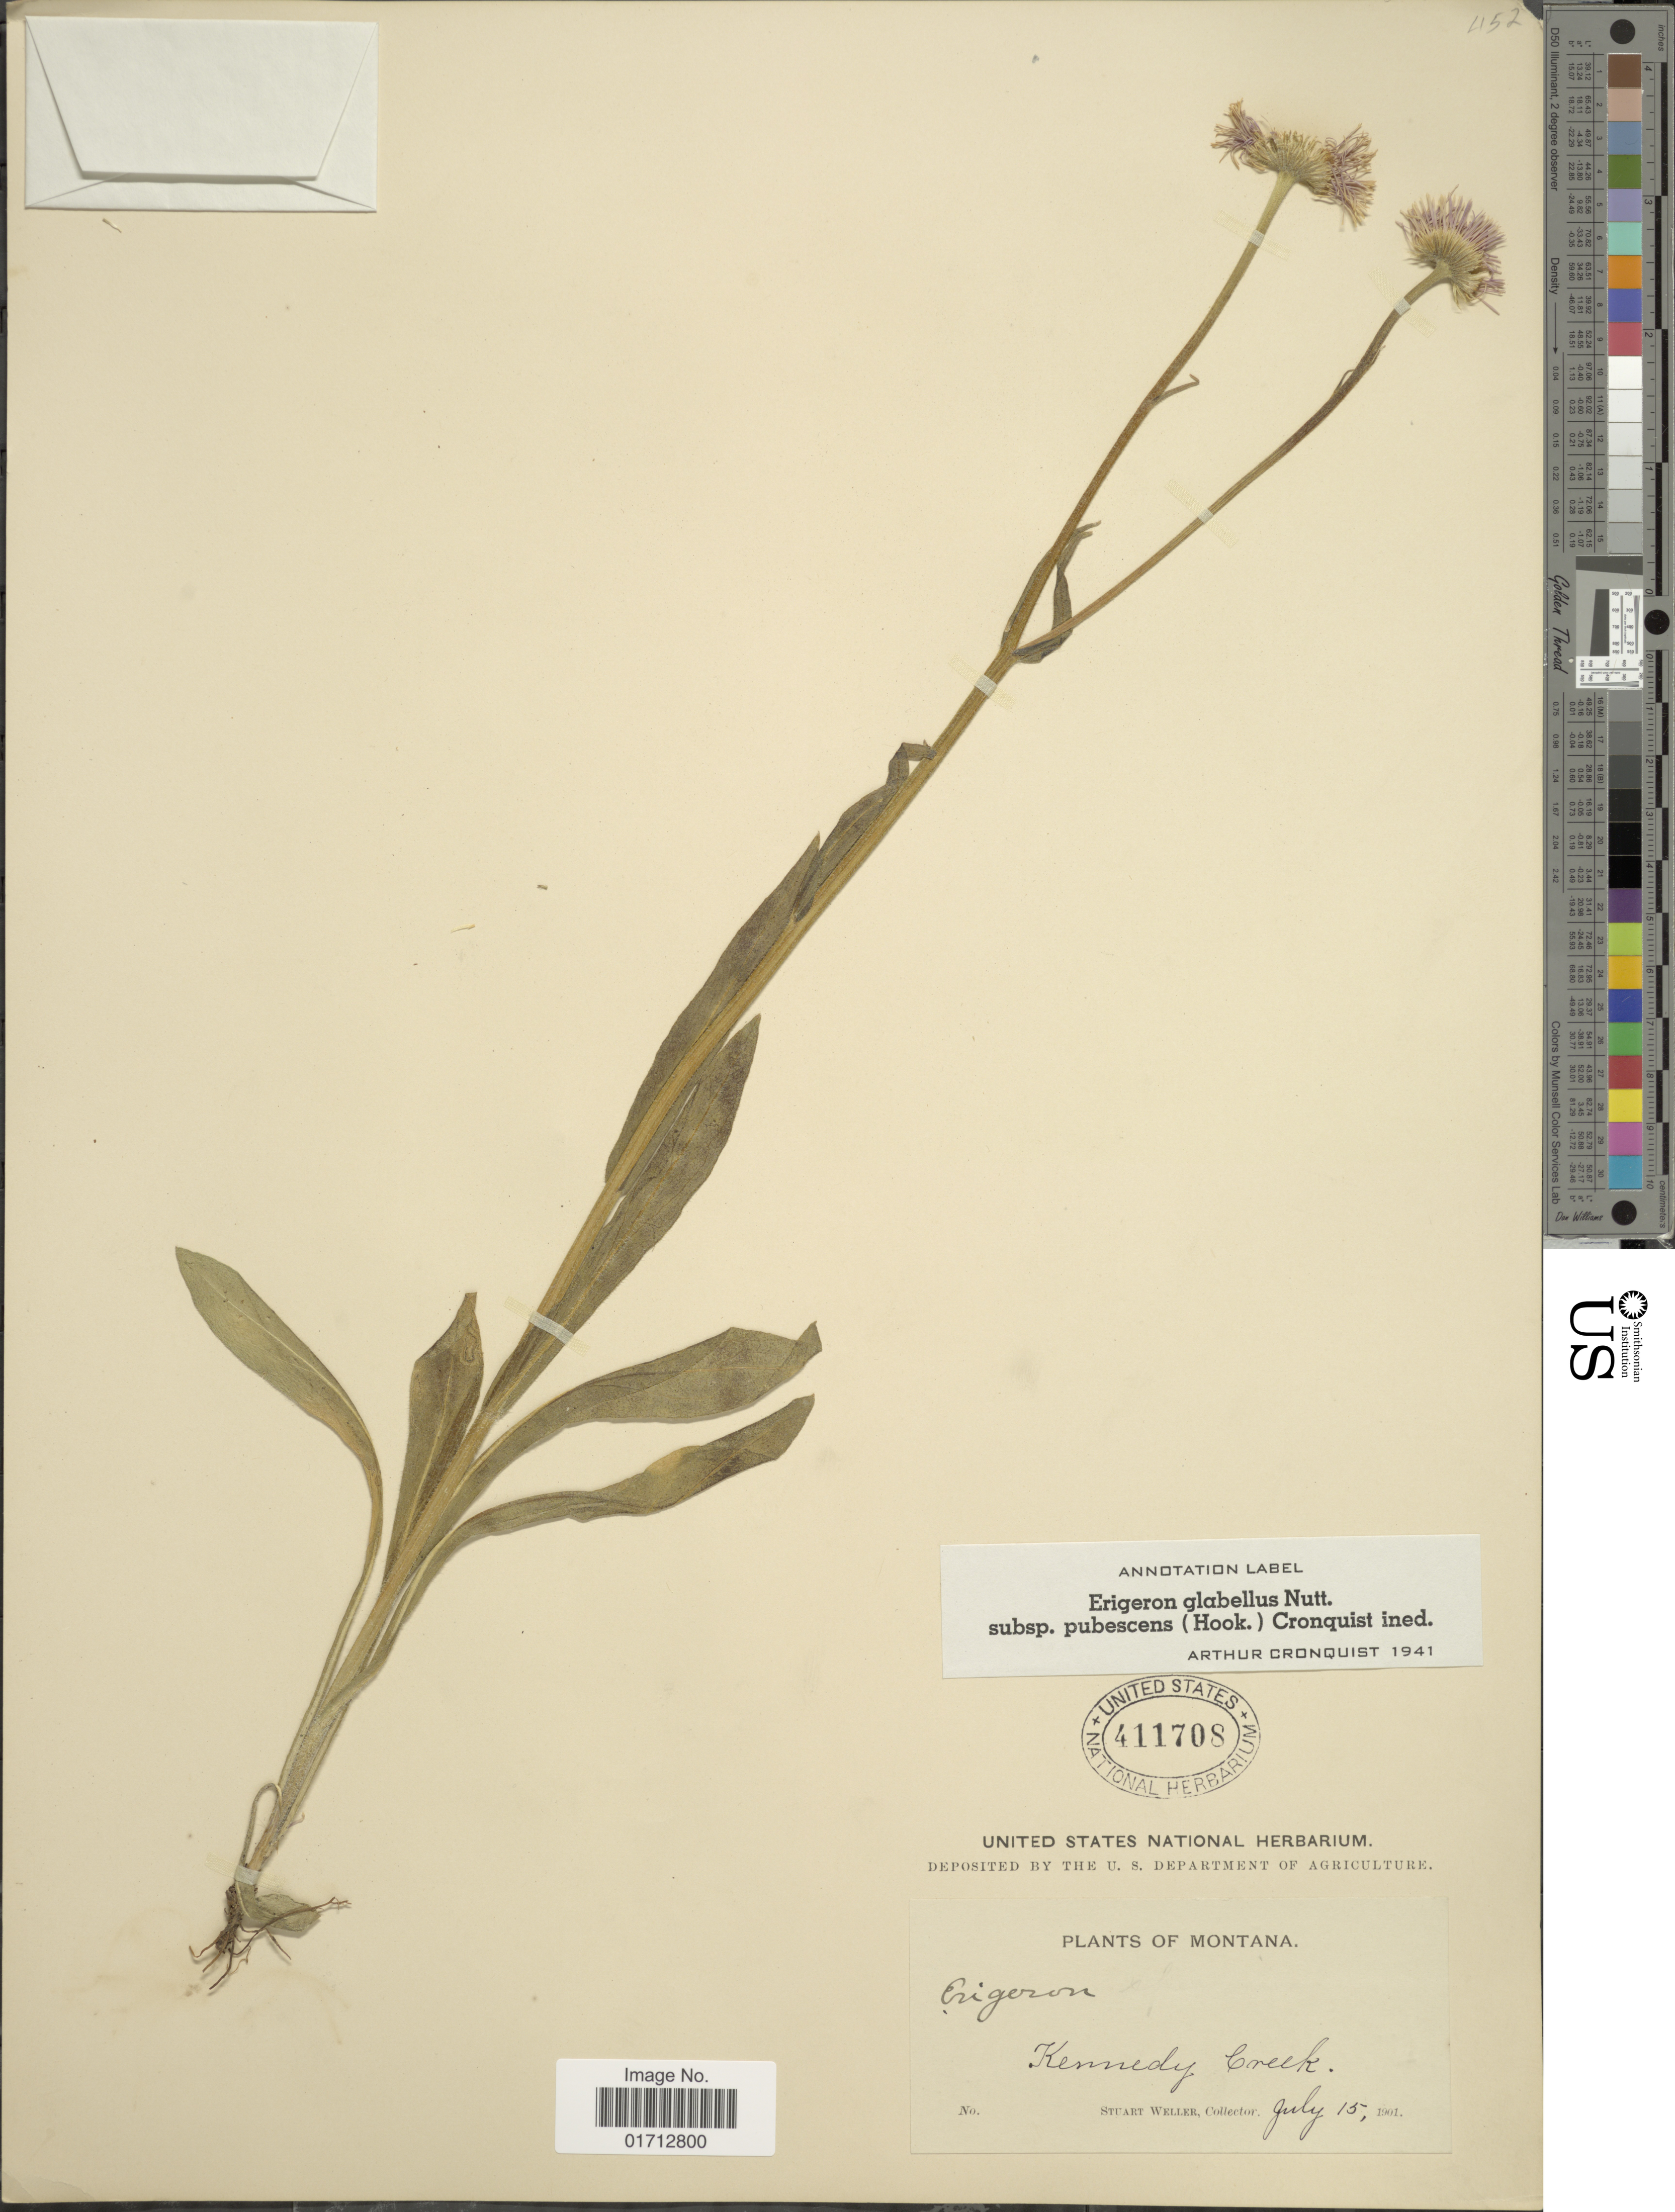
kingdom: Plantae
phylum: Tracheophyta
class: Magnoliopsida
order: Asterales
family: Asteraceae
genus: Erigeron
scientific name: Erigeron glabellus subsp. pubescens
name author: (Hook.) Cronq.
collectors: S. Weller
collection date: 1901-07-15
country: United States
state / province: Montana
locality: Kennedy Creek.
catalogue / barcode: US 411708